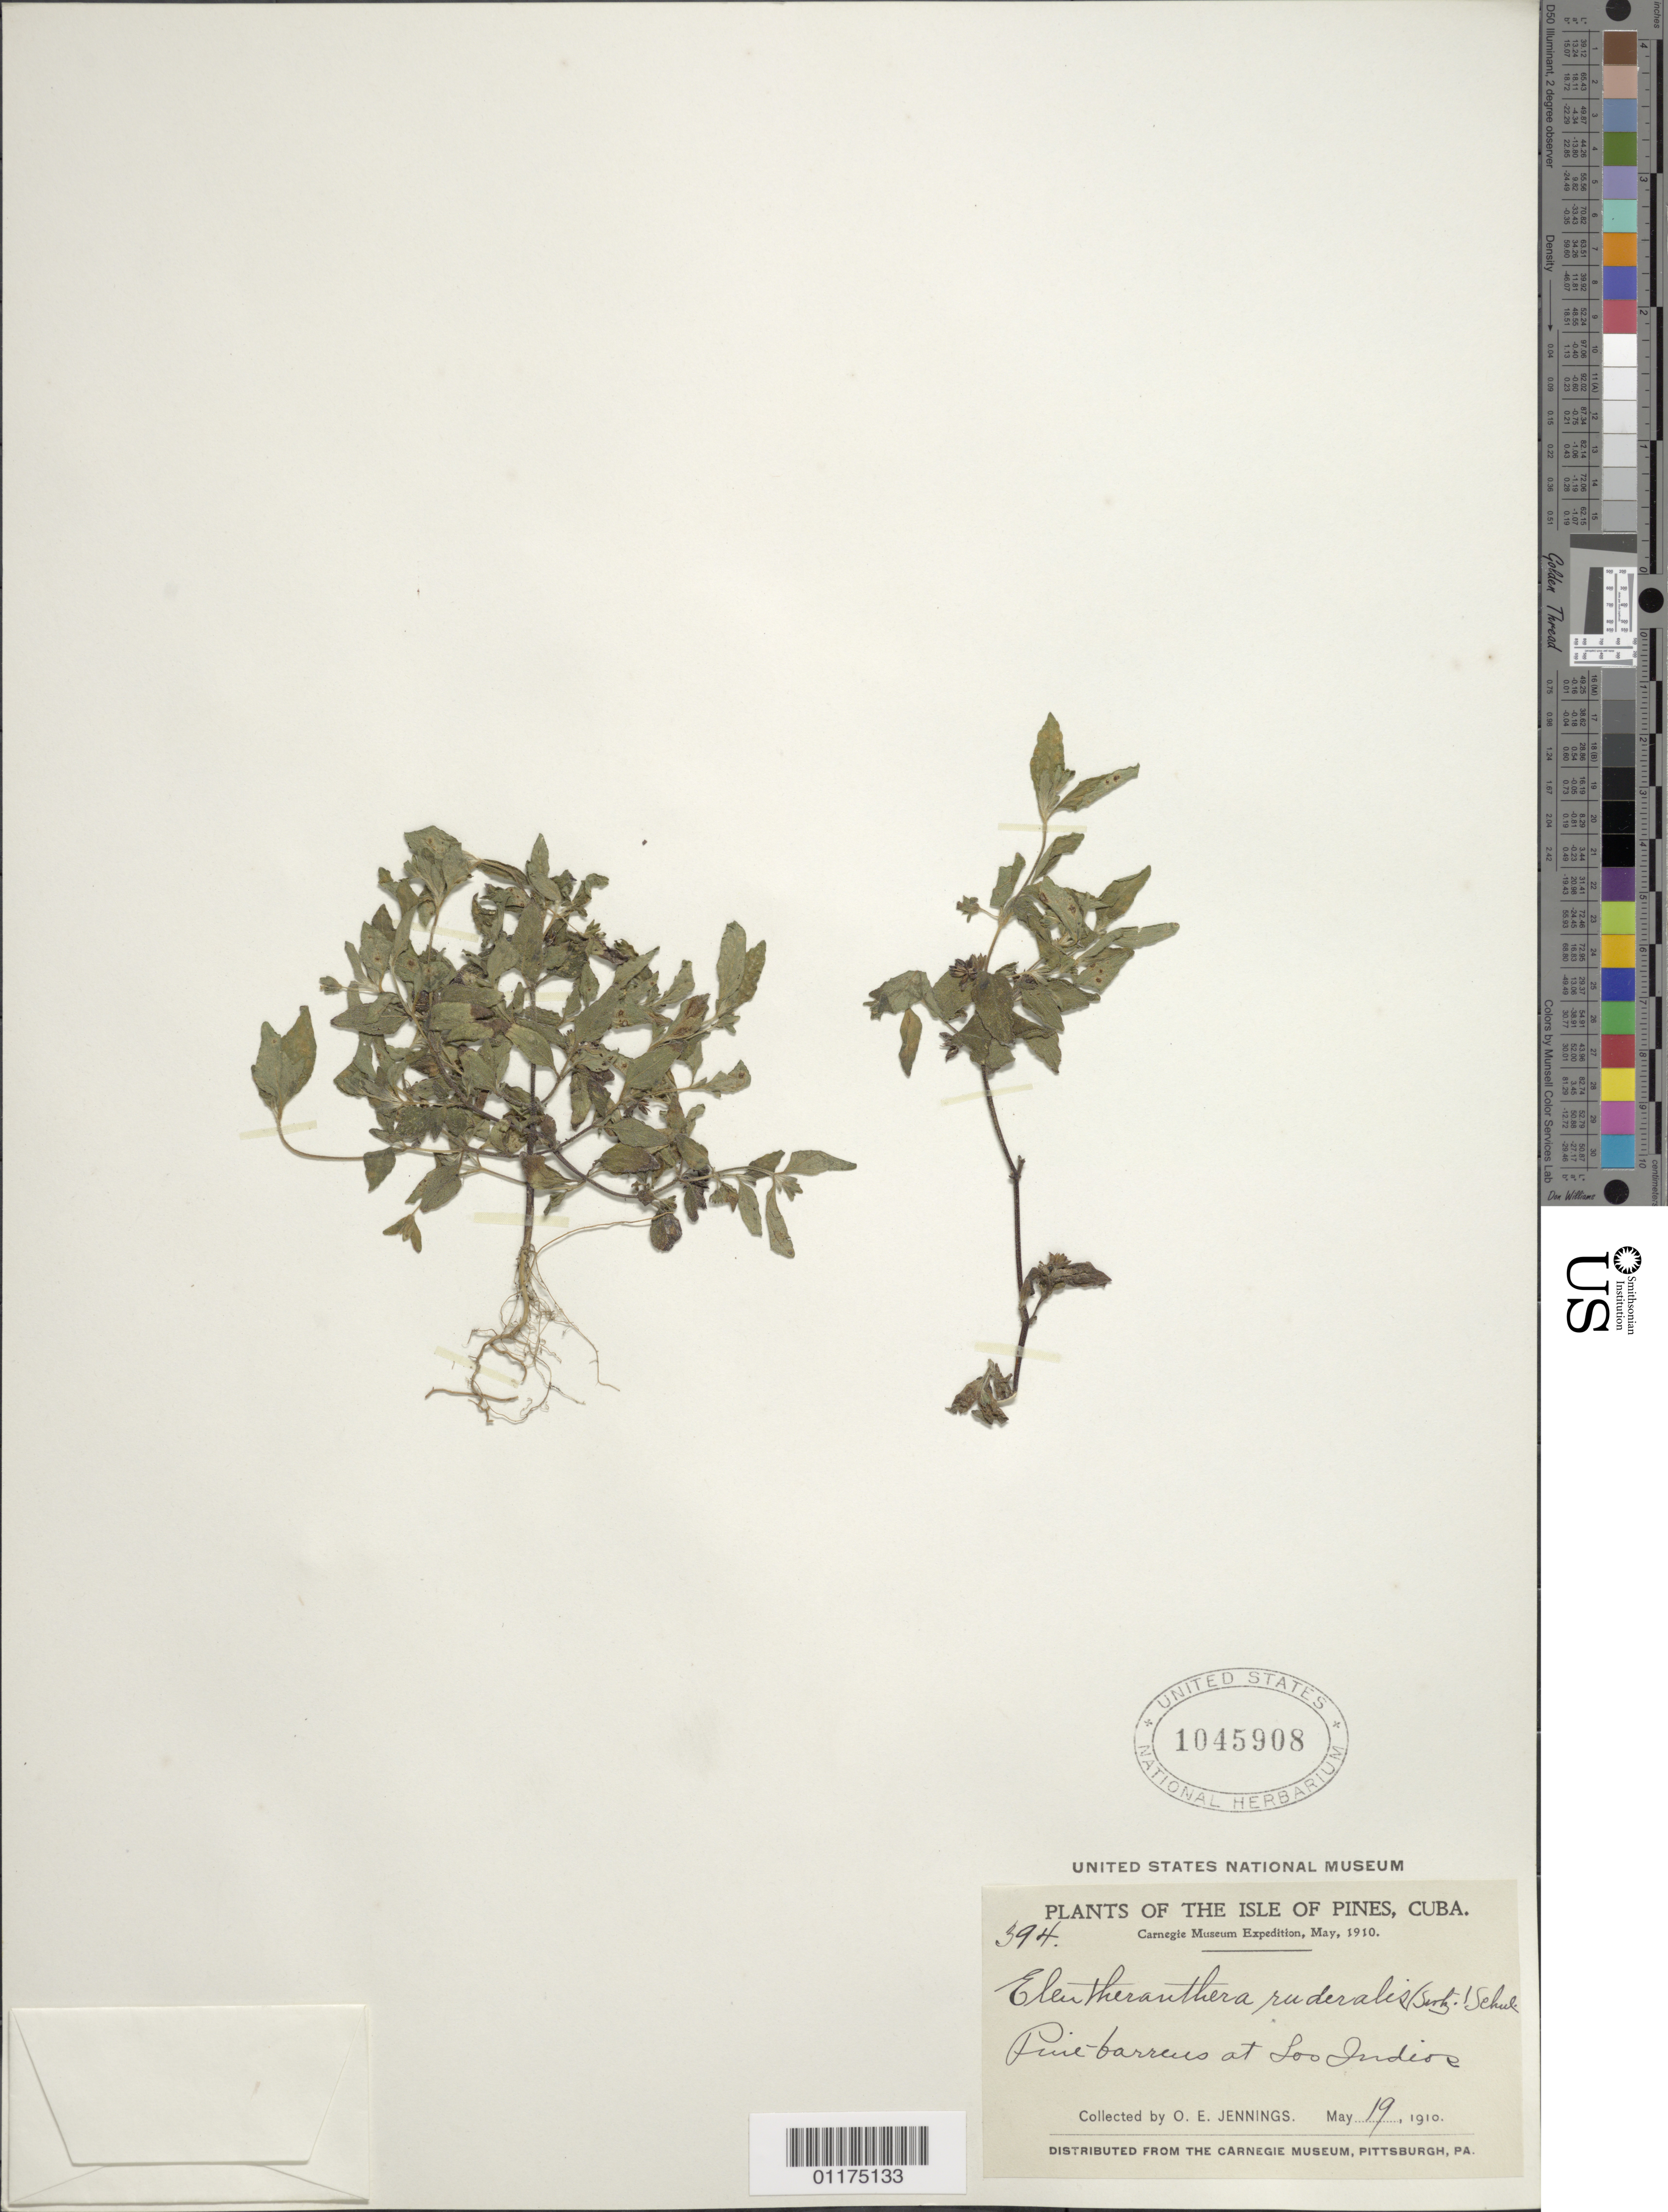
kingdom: Plantae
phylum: Tracheophyta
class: Magnoliopsida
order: Asterales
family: Asteraceae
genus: Eleutheranthera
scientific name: Eleutheranthera ruderalis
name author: (Sw.) Sch. Bip.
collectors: O. E. Jennings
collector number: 394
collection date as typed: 19 May 1910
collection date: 1910-05-19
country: Cuba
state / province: Isla de la Juventud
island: Isla de la Juventud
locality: Pine-barreus at Loo Indies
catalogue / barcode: US 1045908